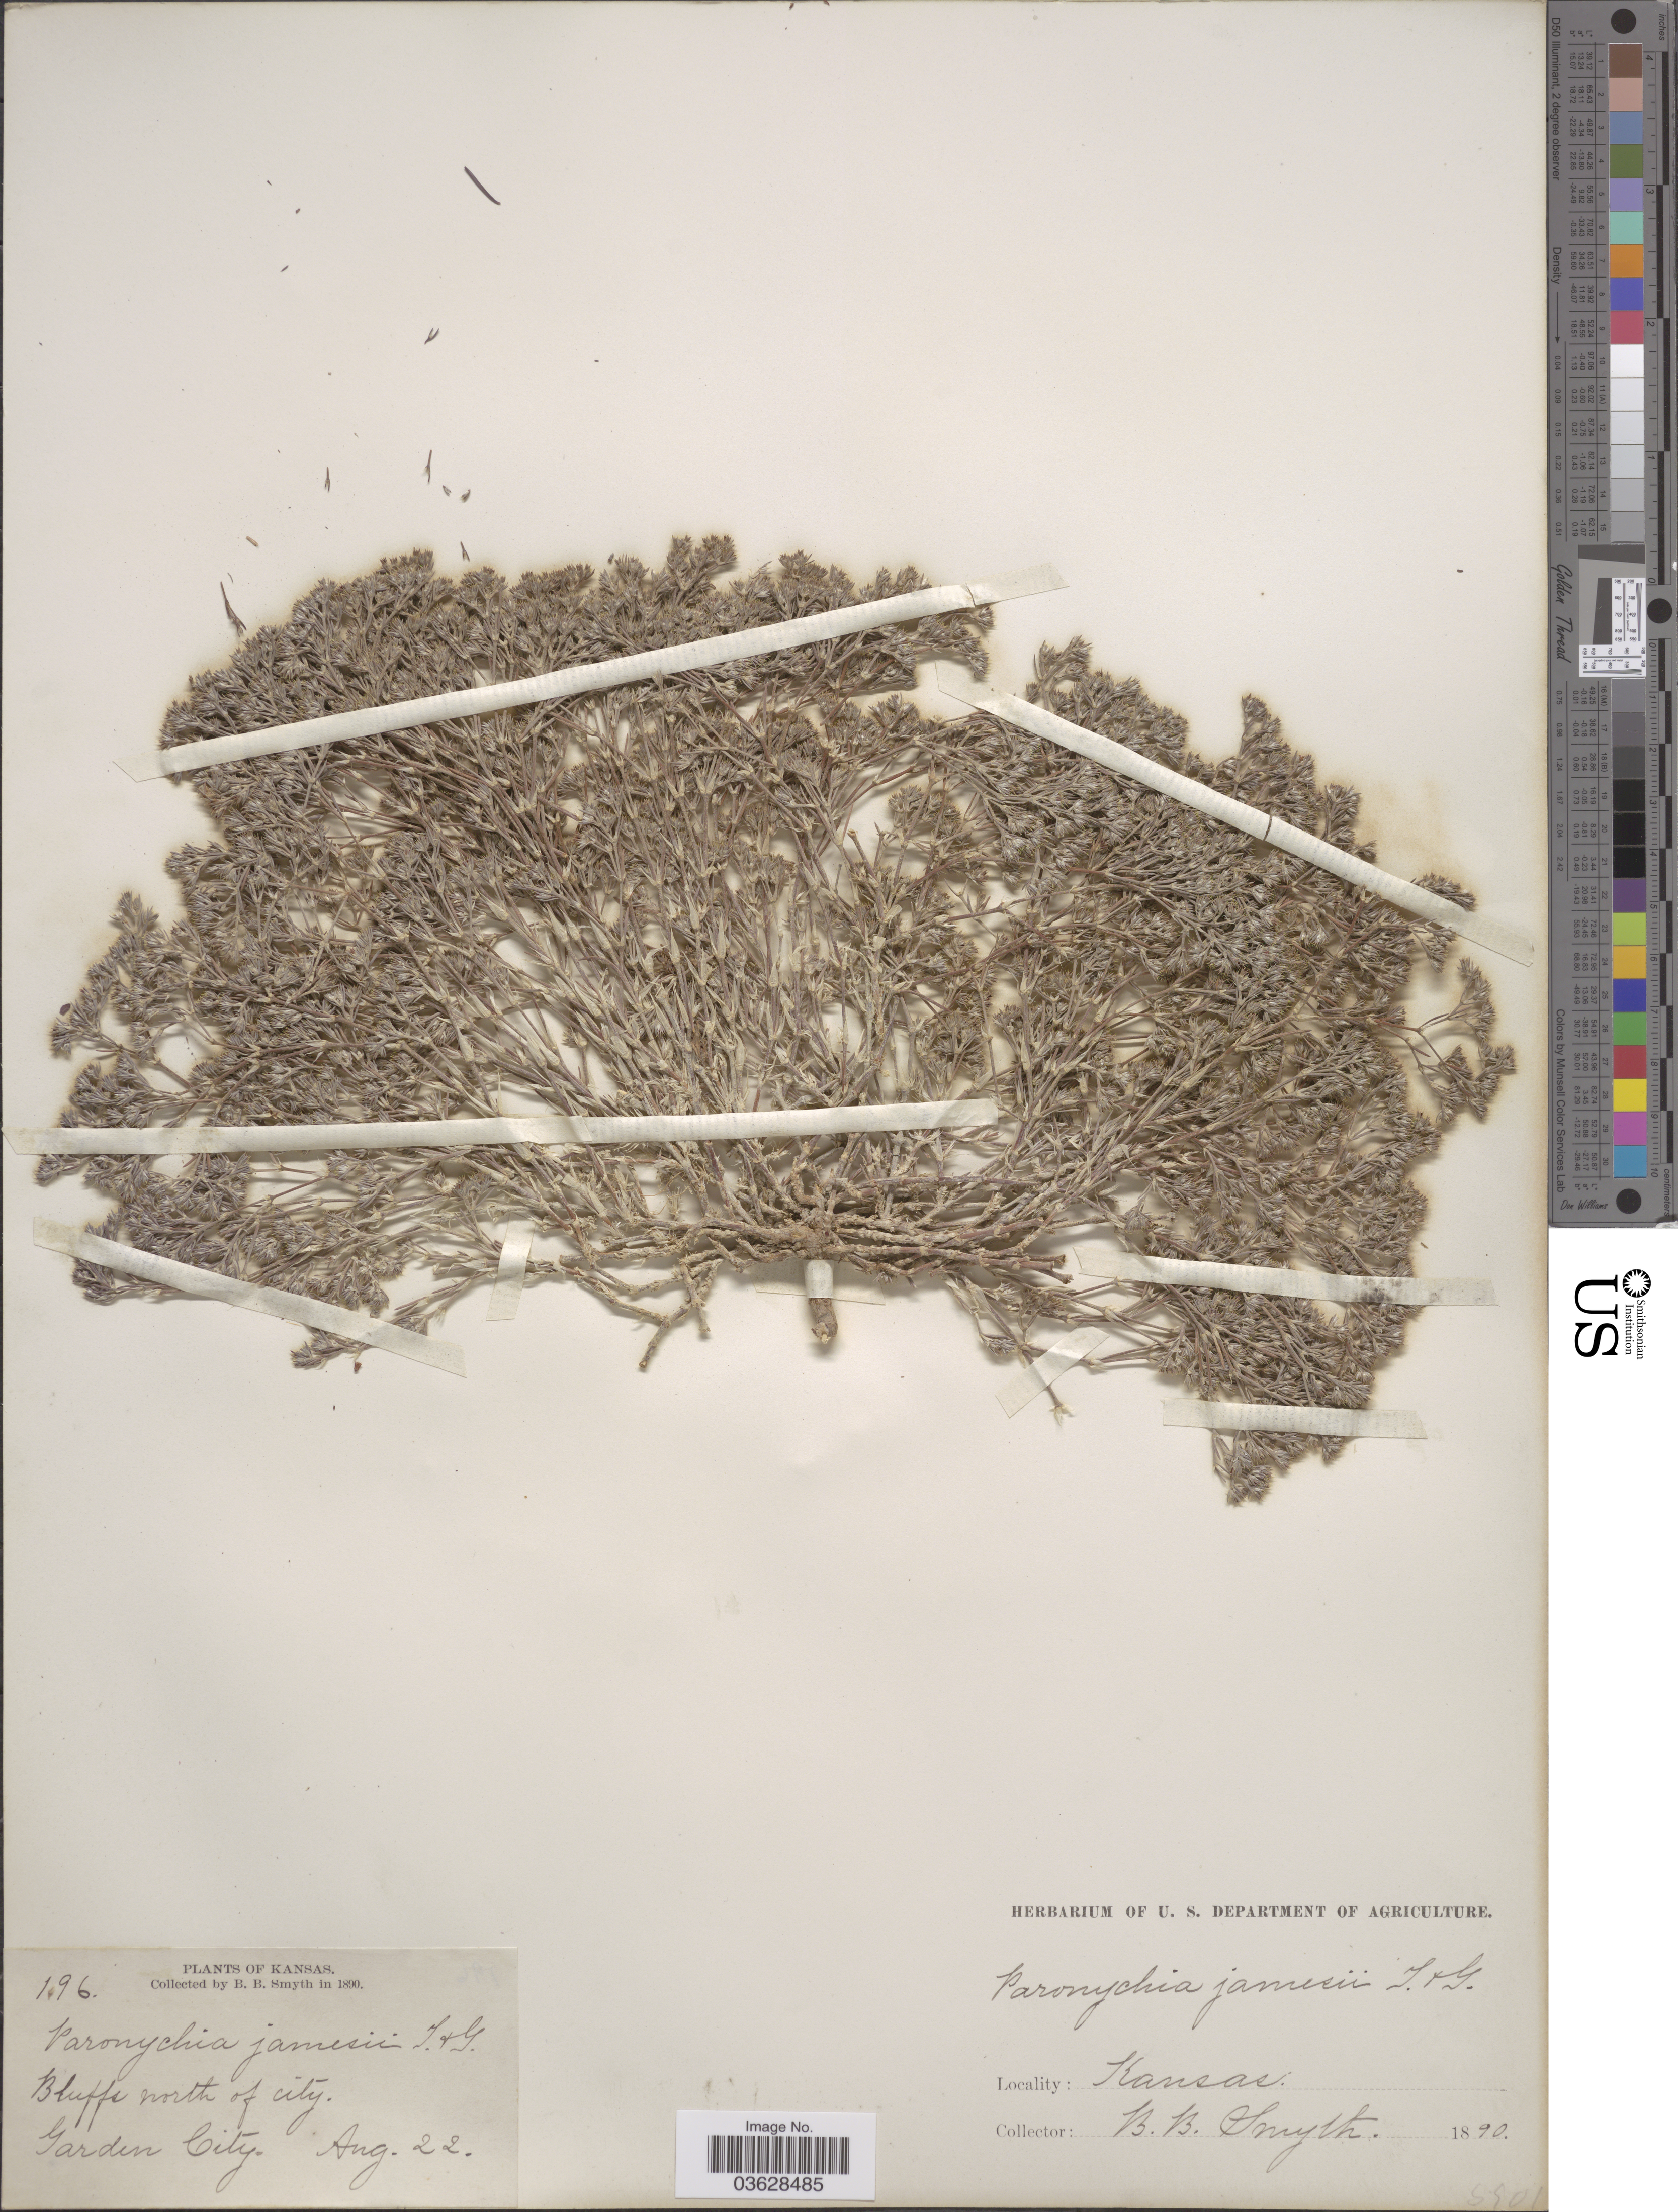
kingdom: Plantae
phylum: Tracheophyta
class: Magnoliopsida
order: Caryophyllales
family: Caryophyllaceae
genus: Paronychia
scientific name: Paronychia jamesii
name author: Torr. & A. Gray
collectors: B. Smyth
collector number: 196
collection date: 1890-08-22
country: United States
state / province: Kansas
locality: Bluffs north of city, Garden City.